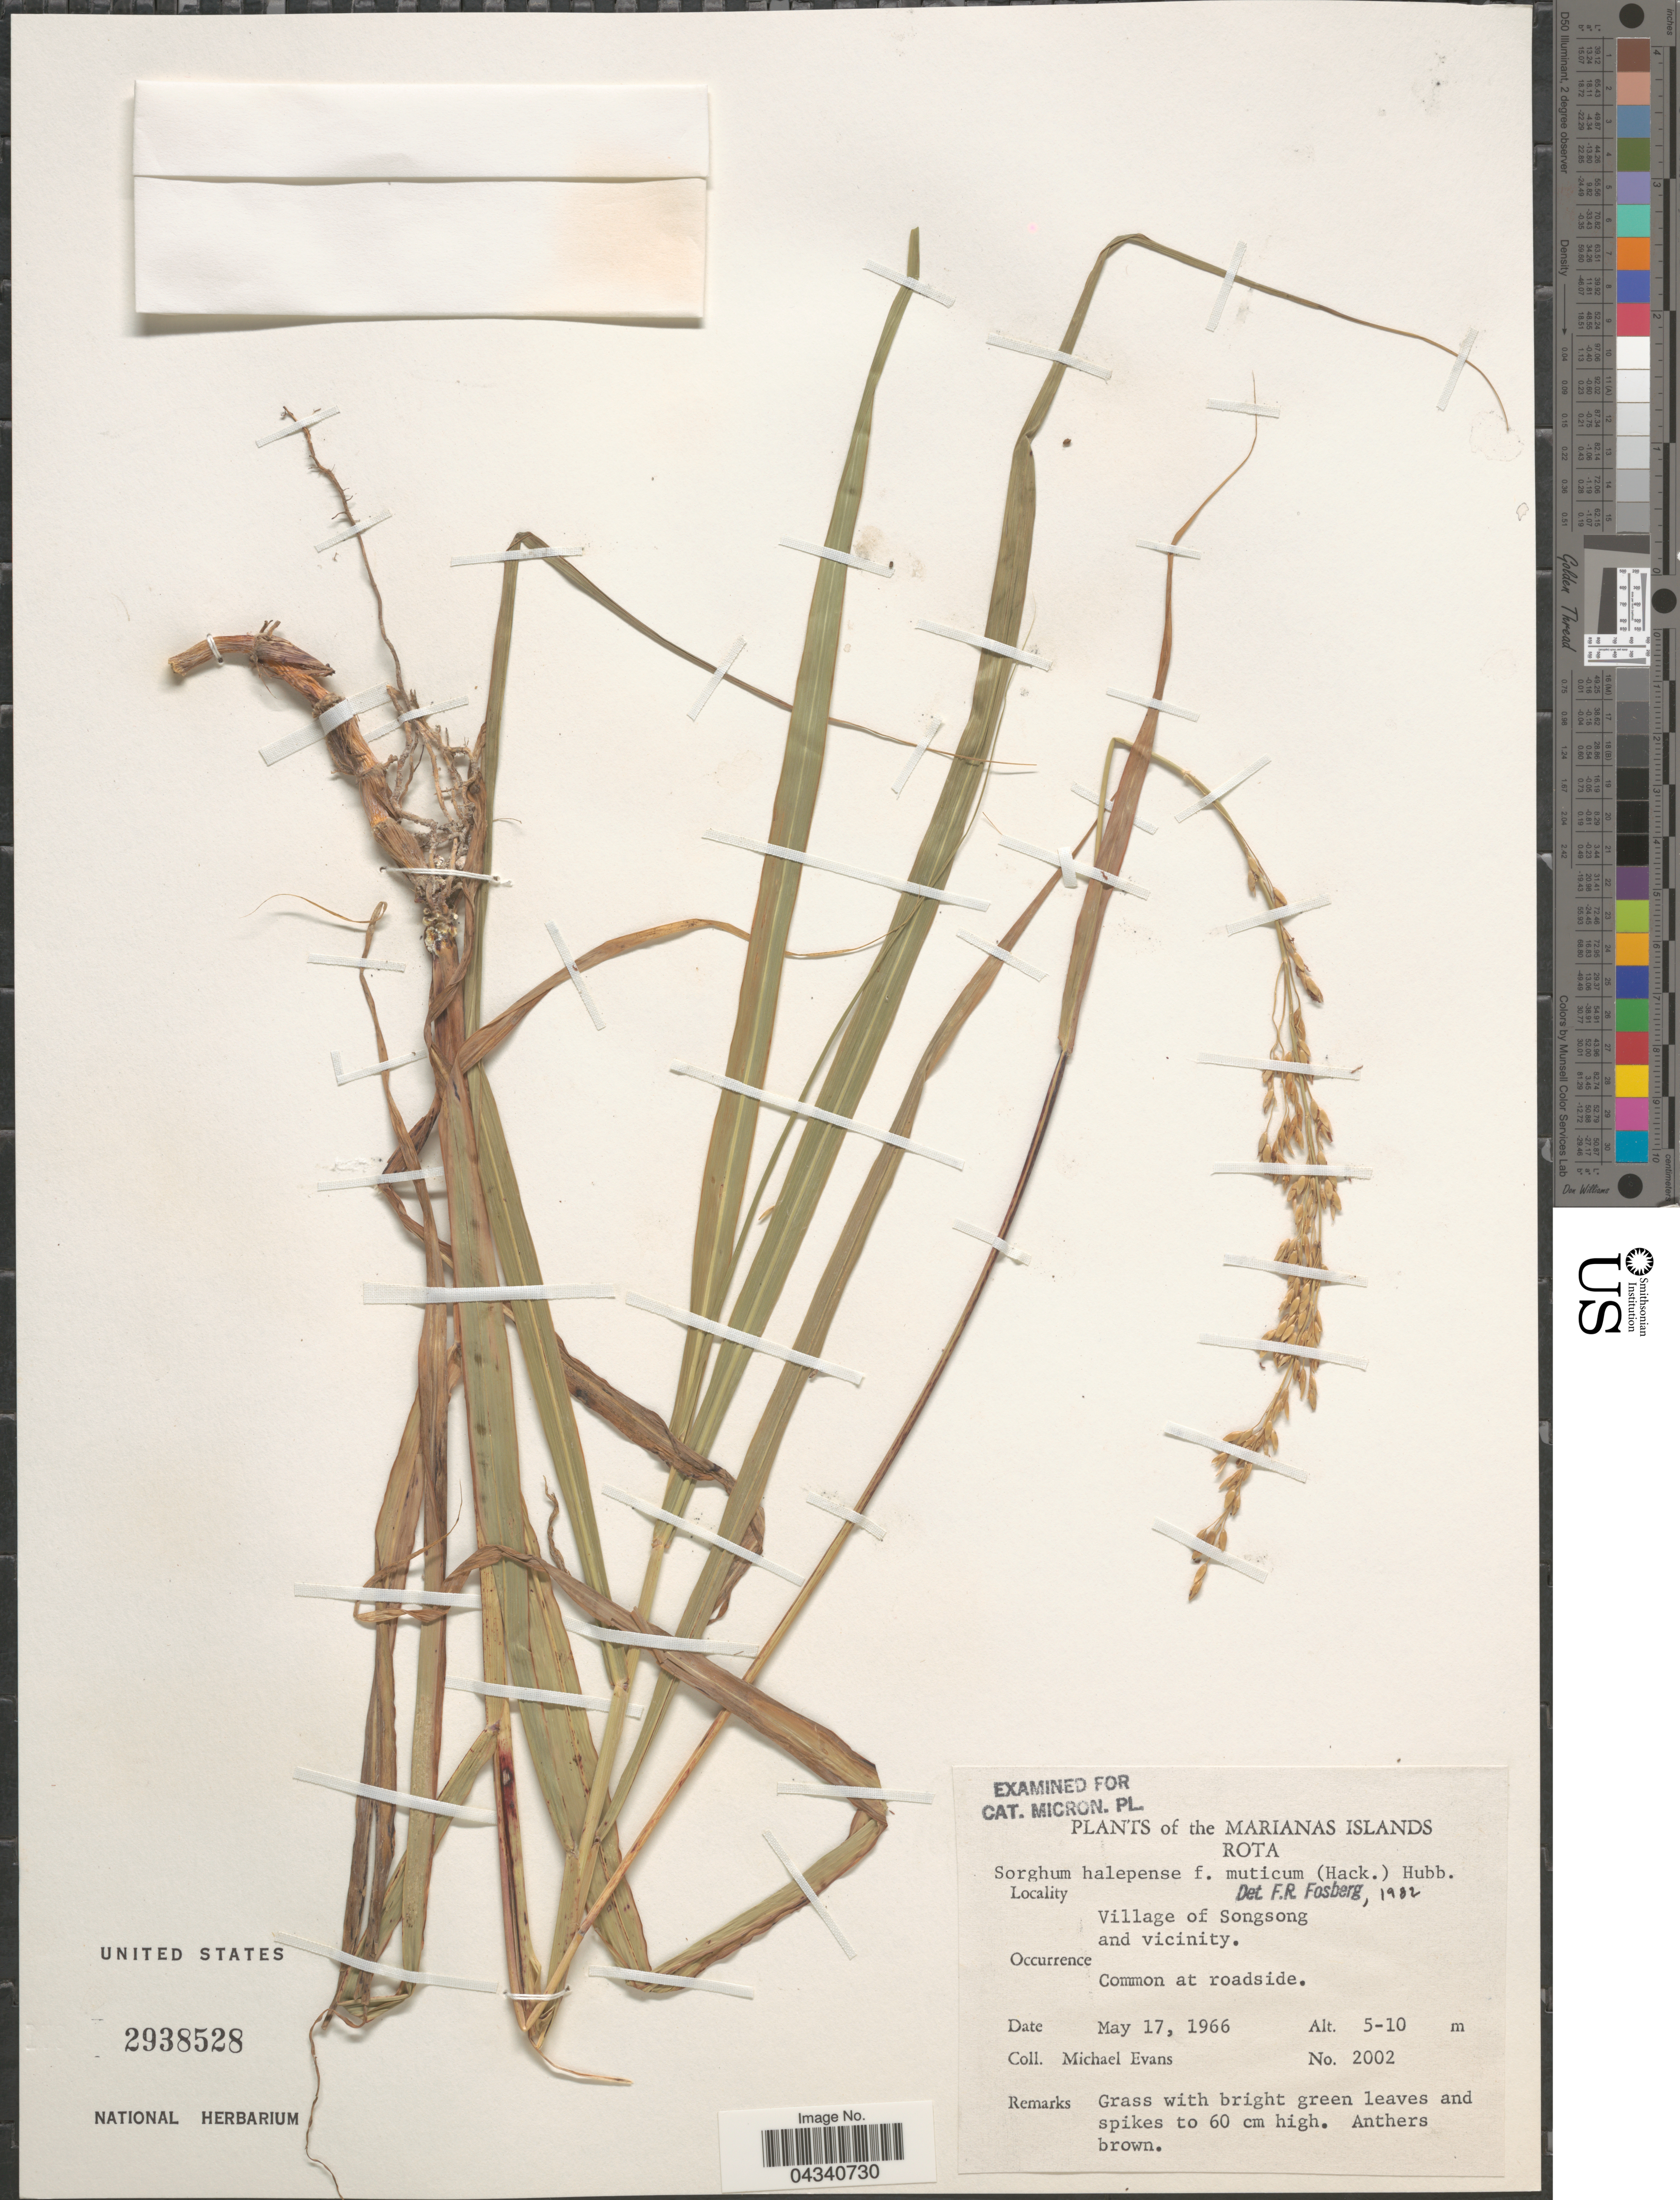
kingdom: Plantae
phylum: Tracheophyta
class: Liliopsida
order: Poales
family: Poaceae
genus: Sorghum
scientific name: Sorghum halepense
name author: (L.) Pers.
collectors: M. Evans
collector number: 2002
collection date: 1966-05-17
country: Northern Mariana Islands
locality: Marianas Islands. Rota. Village of Songsong and vicinity. Common at roadside.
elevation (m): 5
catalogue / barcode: US 2938528